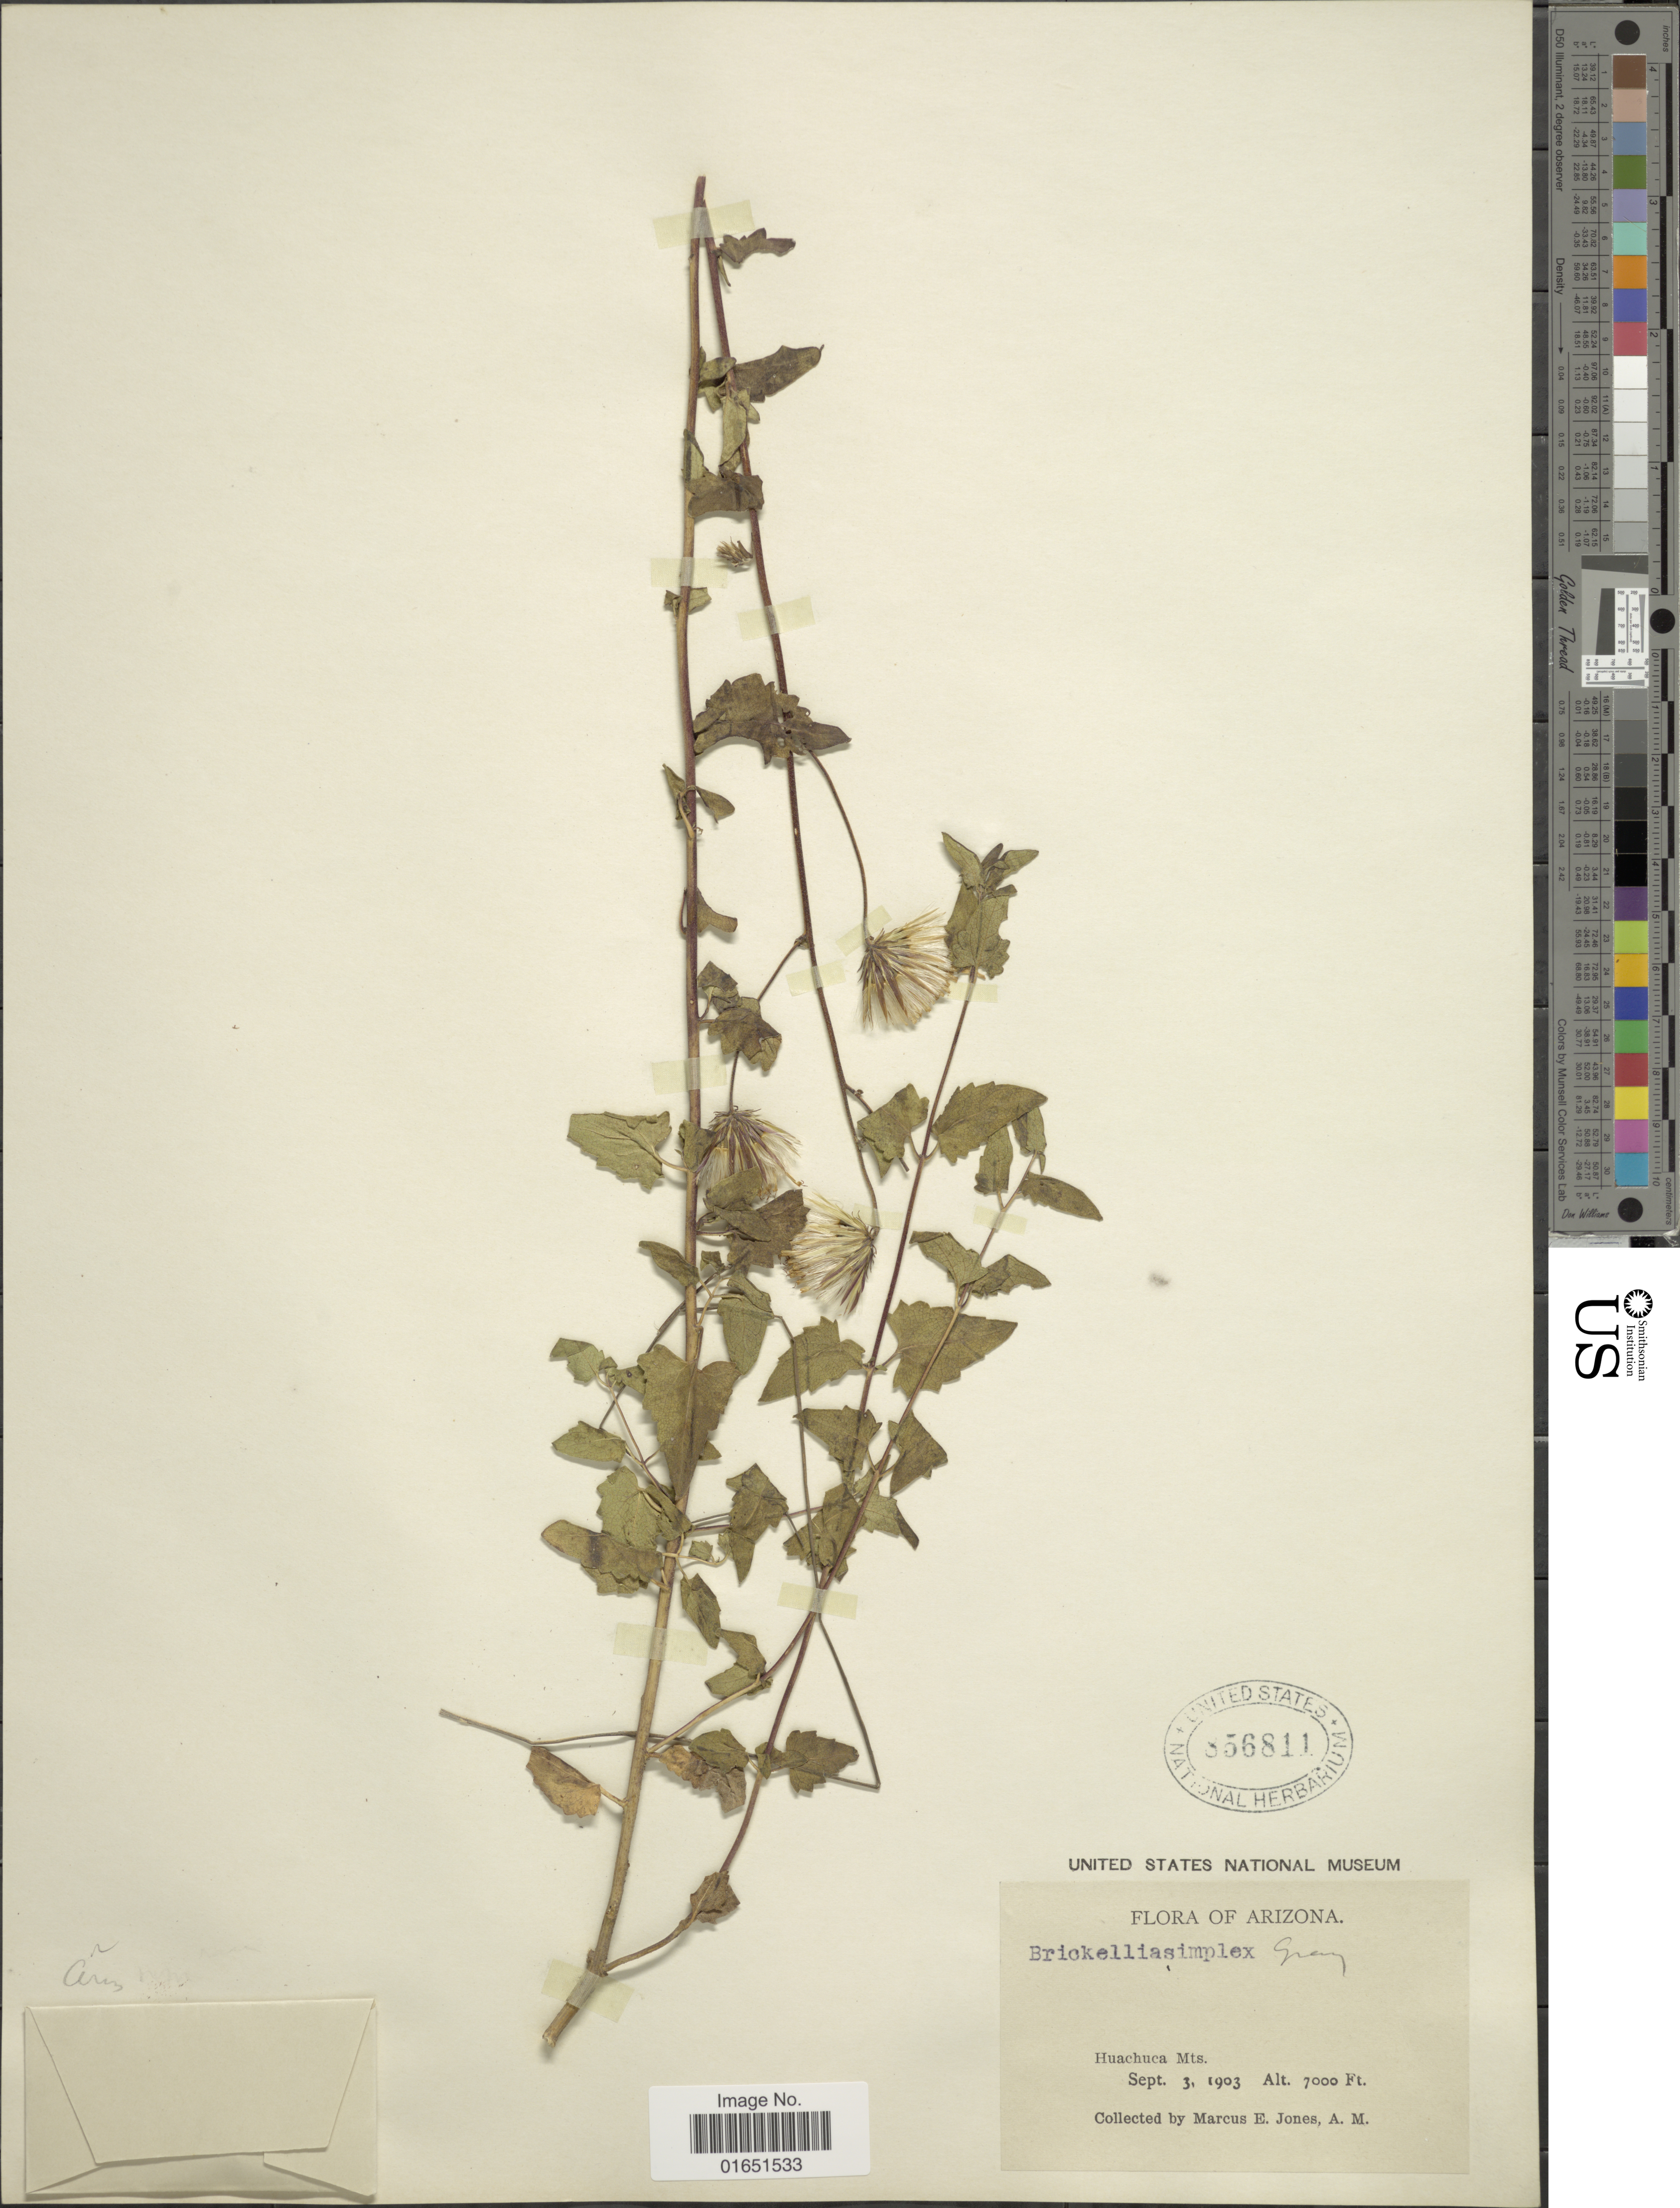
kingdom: Plantae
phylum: Tracheophyta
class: Magnoliopsida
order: Asterales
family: Asteraceae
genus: Brickellia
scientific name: Brickellia simplex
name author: A. Gray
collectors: M. E. Jones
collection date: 1903-09-03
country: United States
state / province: Arizona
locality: Huachuca Mts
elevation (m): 2134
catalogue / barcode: US 856811